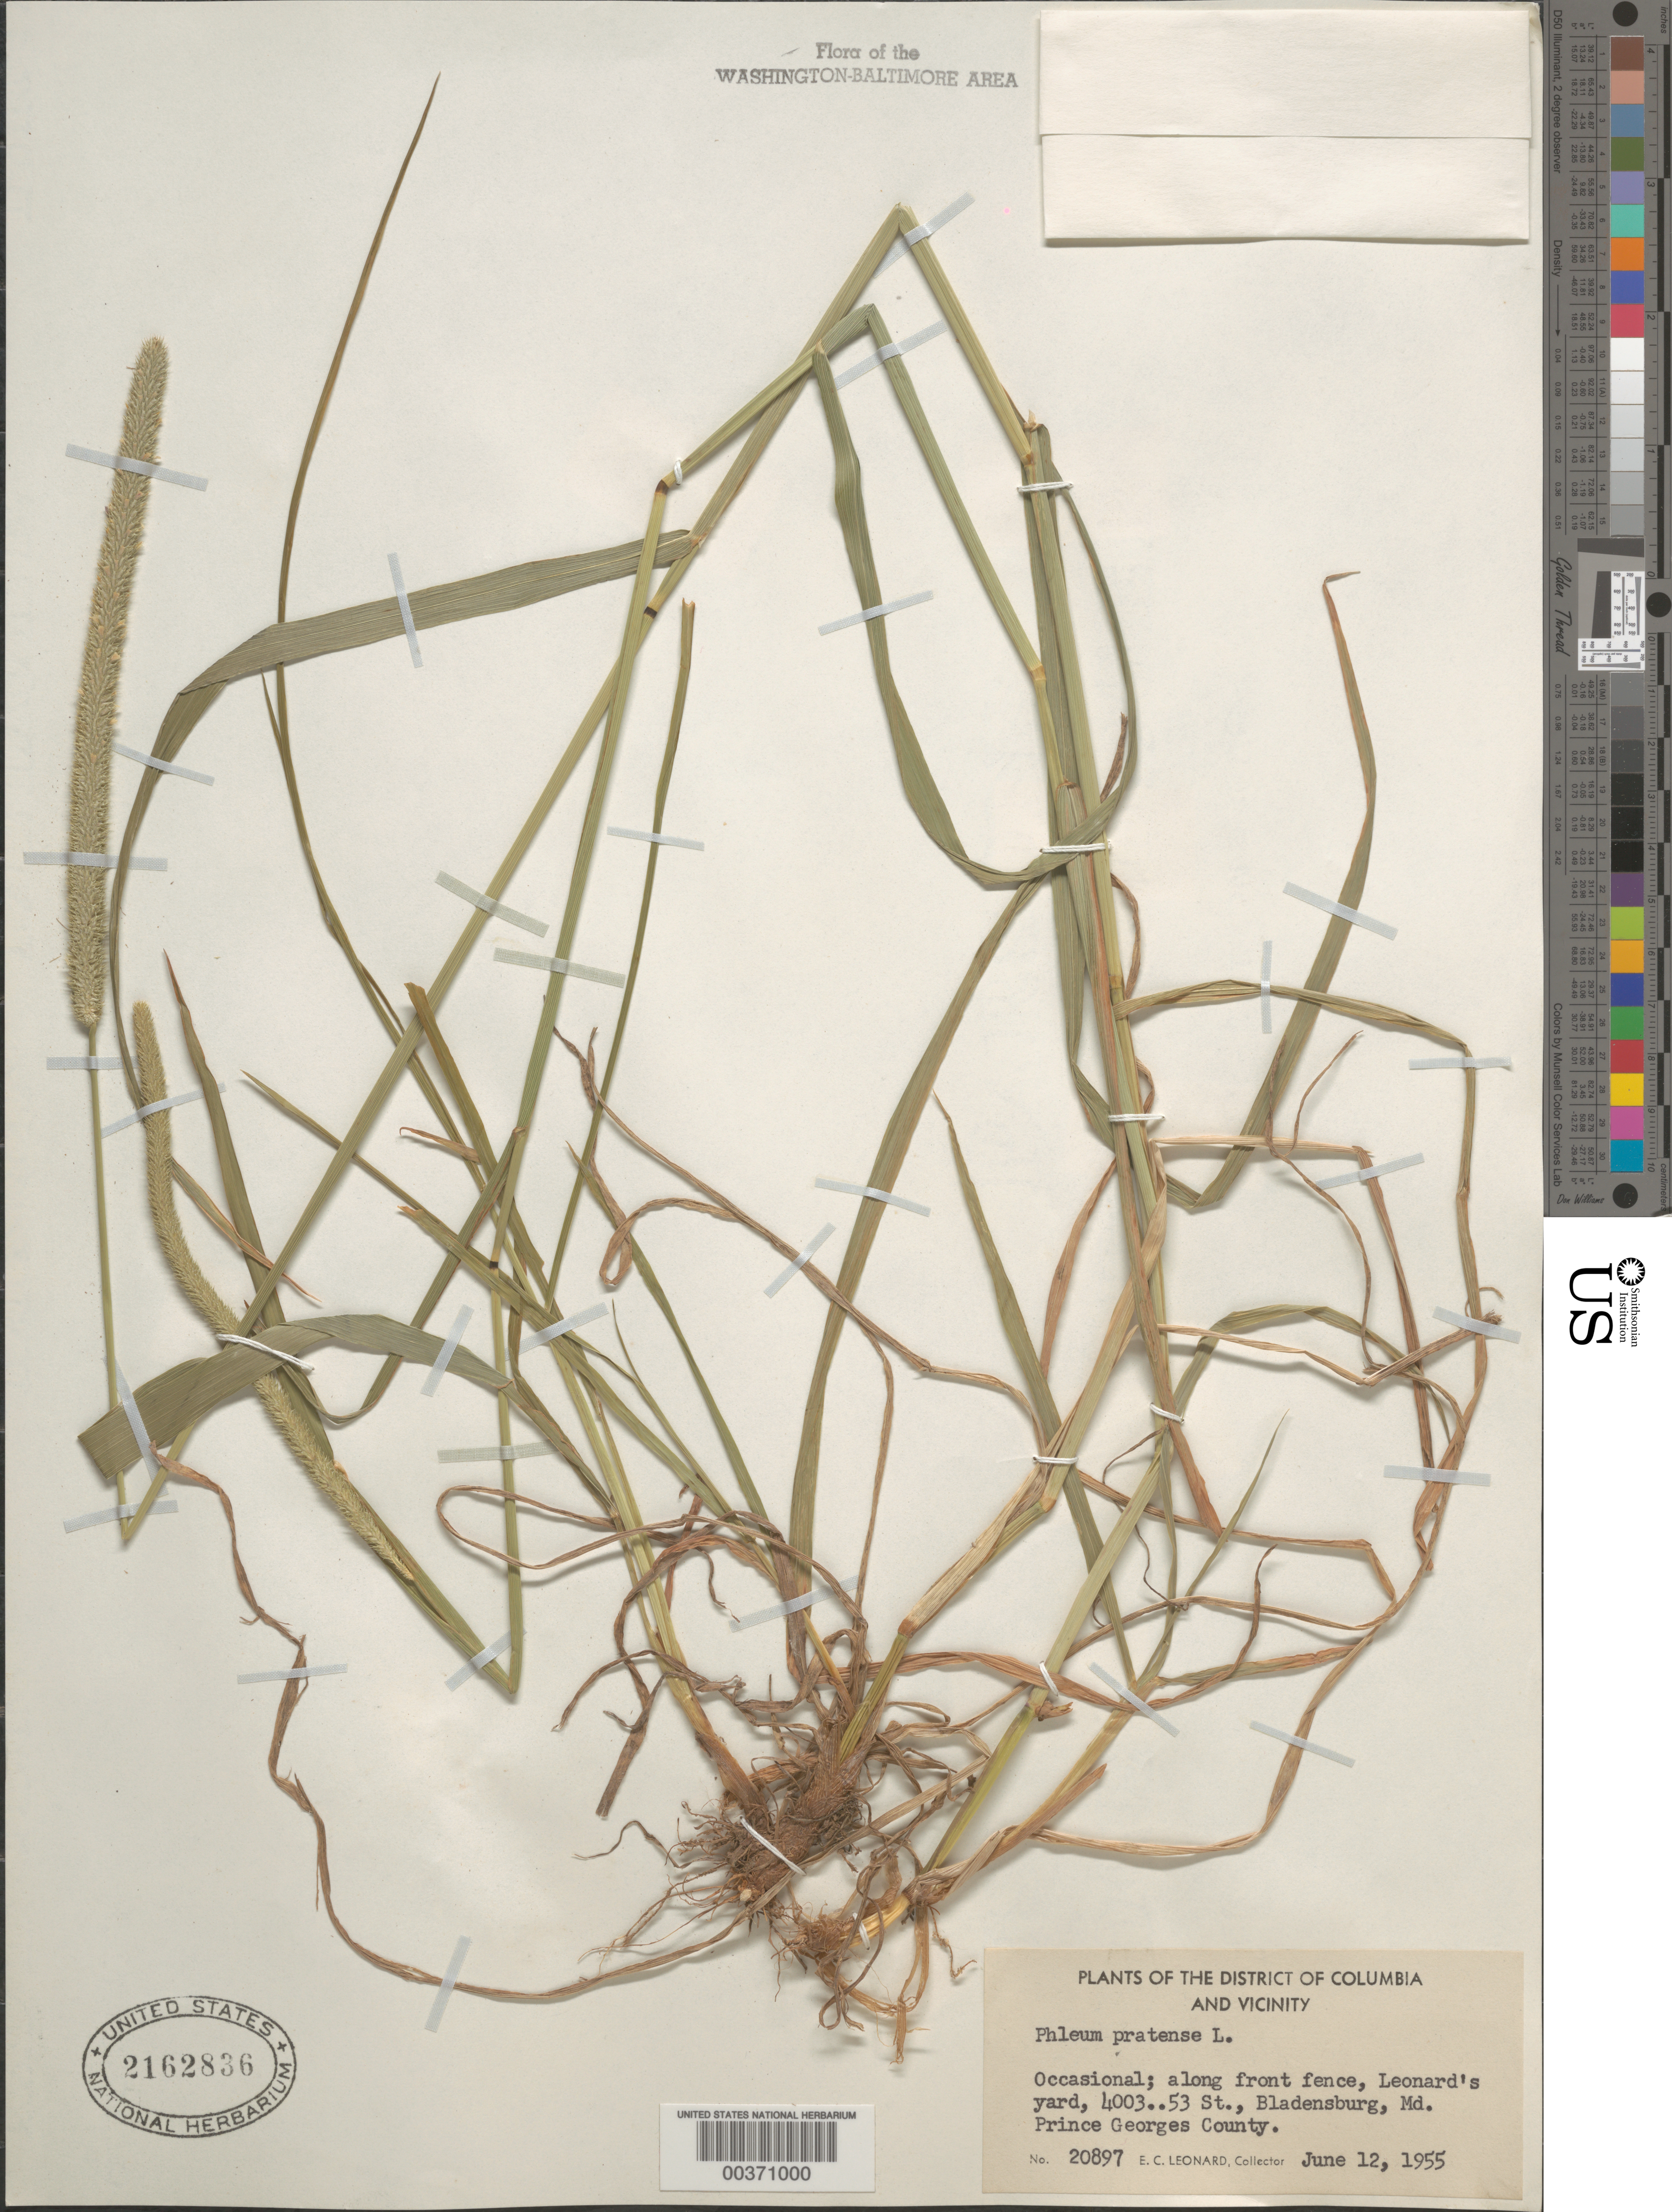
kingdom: Plantae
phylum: Tracheophyta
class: Liliopsida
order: Poales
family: Poaceae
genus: Phleum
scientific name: Phleum pratense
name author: L.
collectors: E. C. Leonard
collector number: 20897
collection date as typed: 12 Jun 1955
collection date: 1955-06-12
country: United States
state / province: Maryland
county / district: Prince George's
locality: Bladensburg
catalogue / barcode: US 2162836